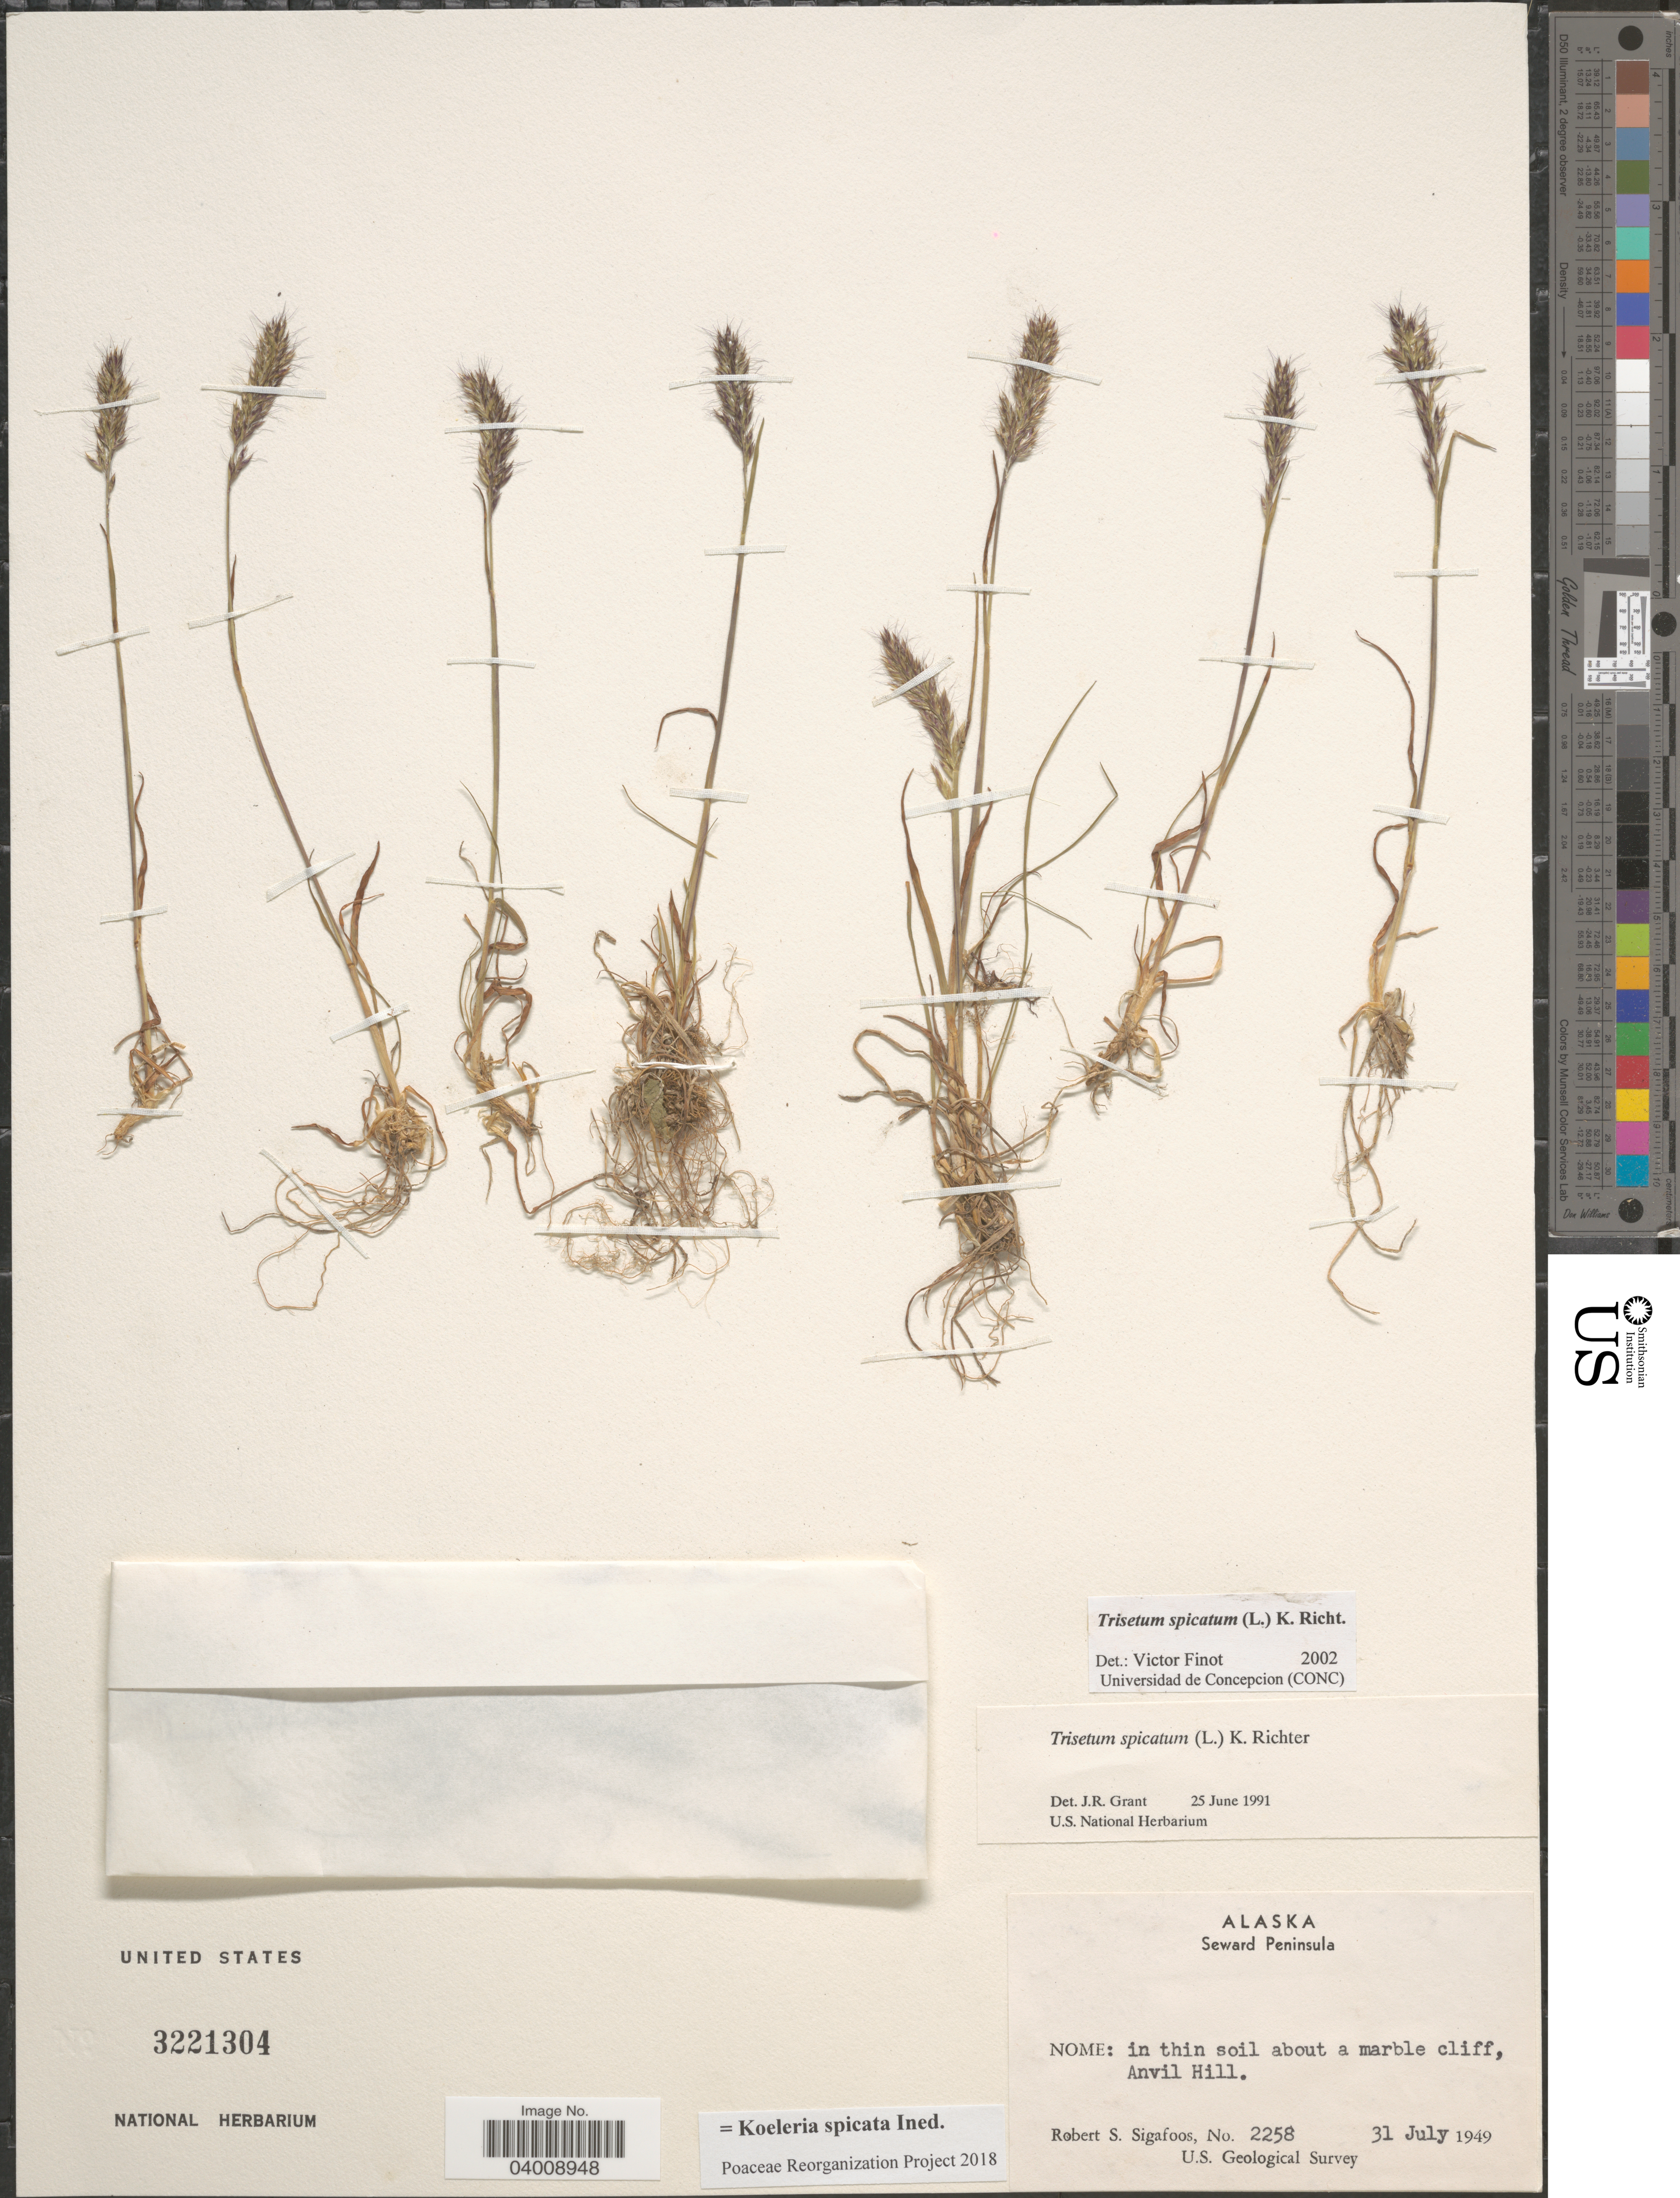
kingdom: Plantae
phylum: Tracheophyta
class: Liliopsida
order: Poales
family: Poaceae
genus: Koeleria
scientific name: Koeleria spicata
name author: (L.) Barberá et al.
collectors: R. Sigafoos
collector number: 2258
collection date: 1949-07-31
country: United States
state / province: Alaska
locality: Seward Peninsula. Nome: in thin soil about a marble cliff, Anvil Hill.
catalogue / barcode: US 3221304